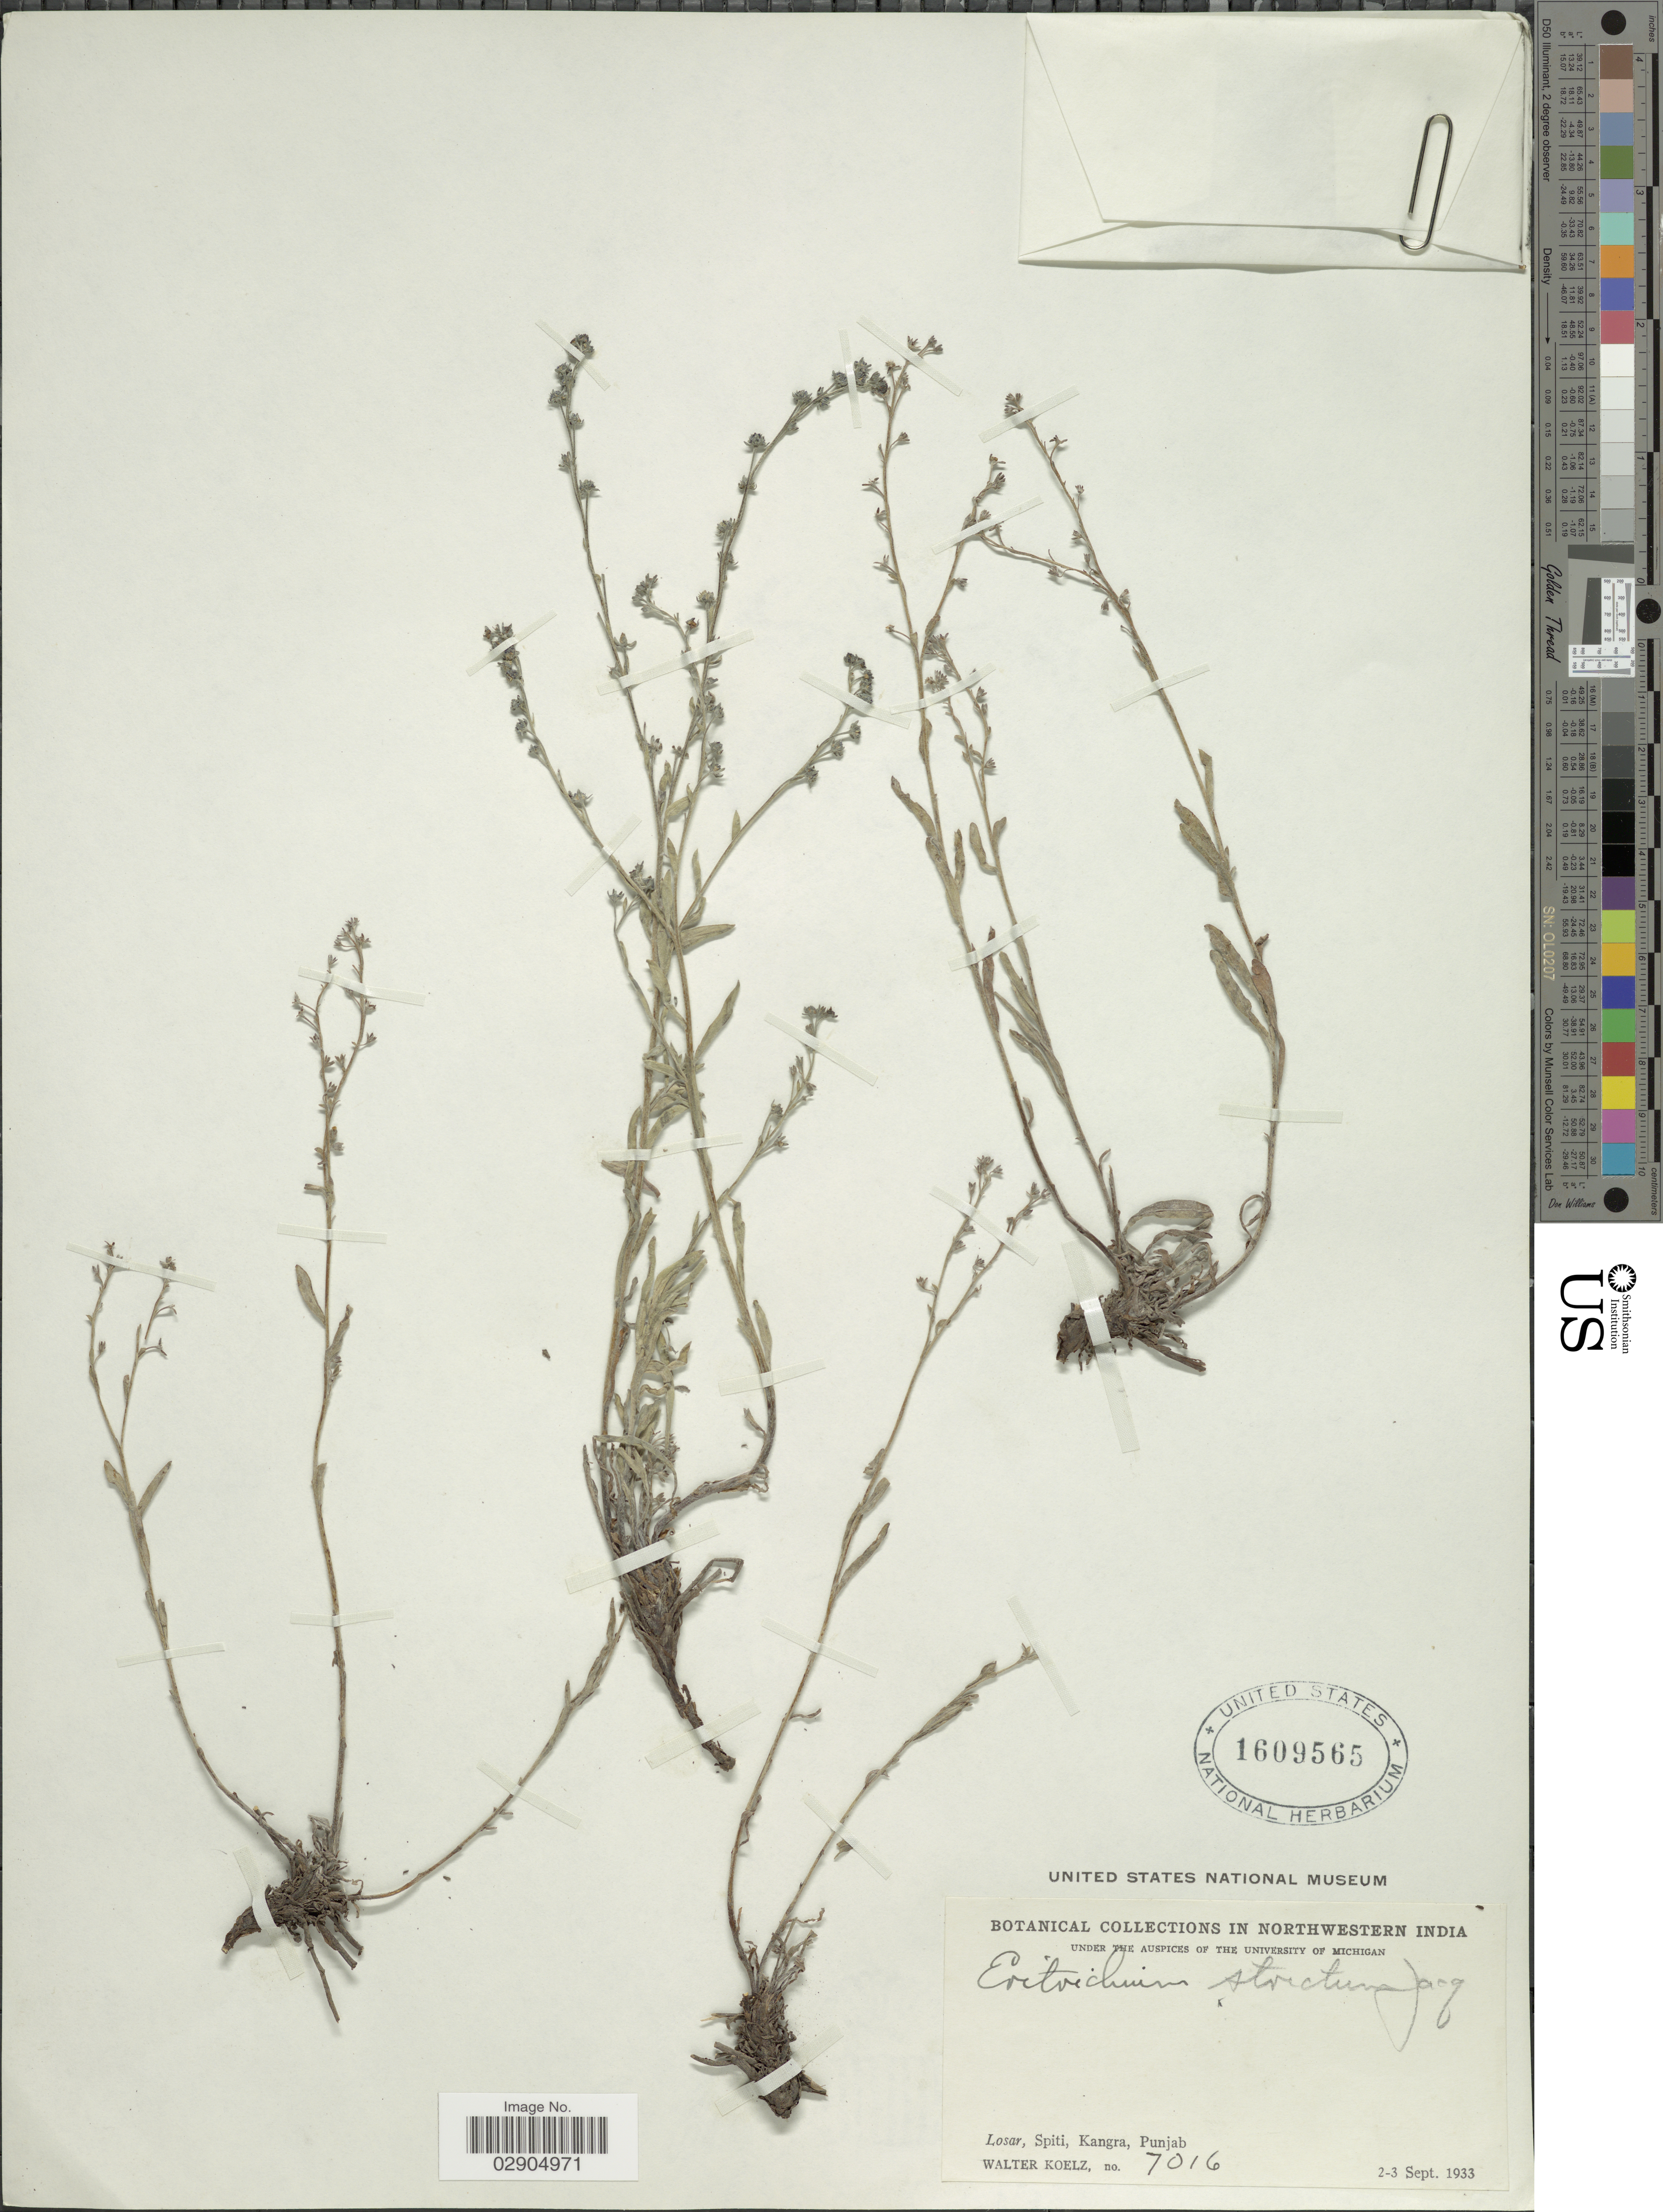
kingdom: Plantae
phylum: Tracheophyta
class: Magnoliopsida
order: Boraginales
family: Boraginaceae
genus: Eritrichium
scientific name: Eritrichium strictum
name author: Decne.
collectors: W. N. Koelz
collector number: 7016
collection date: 1933-09-02/1933-09-03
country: India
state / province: Punjab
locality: Northwestern India. Losar, Spiti, Kangra, Punjab.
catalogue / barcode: US 1609565